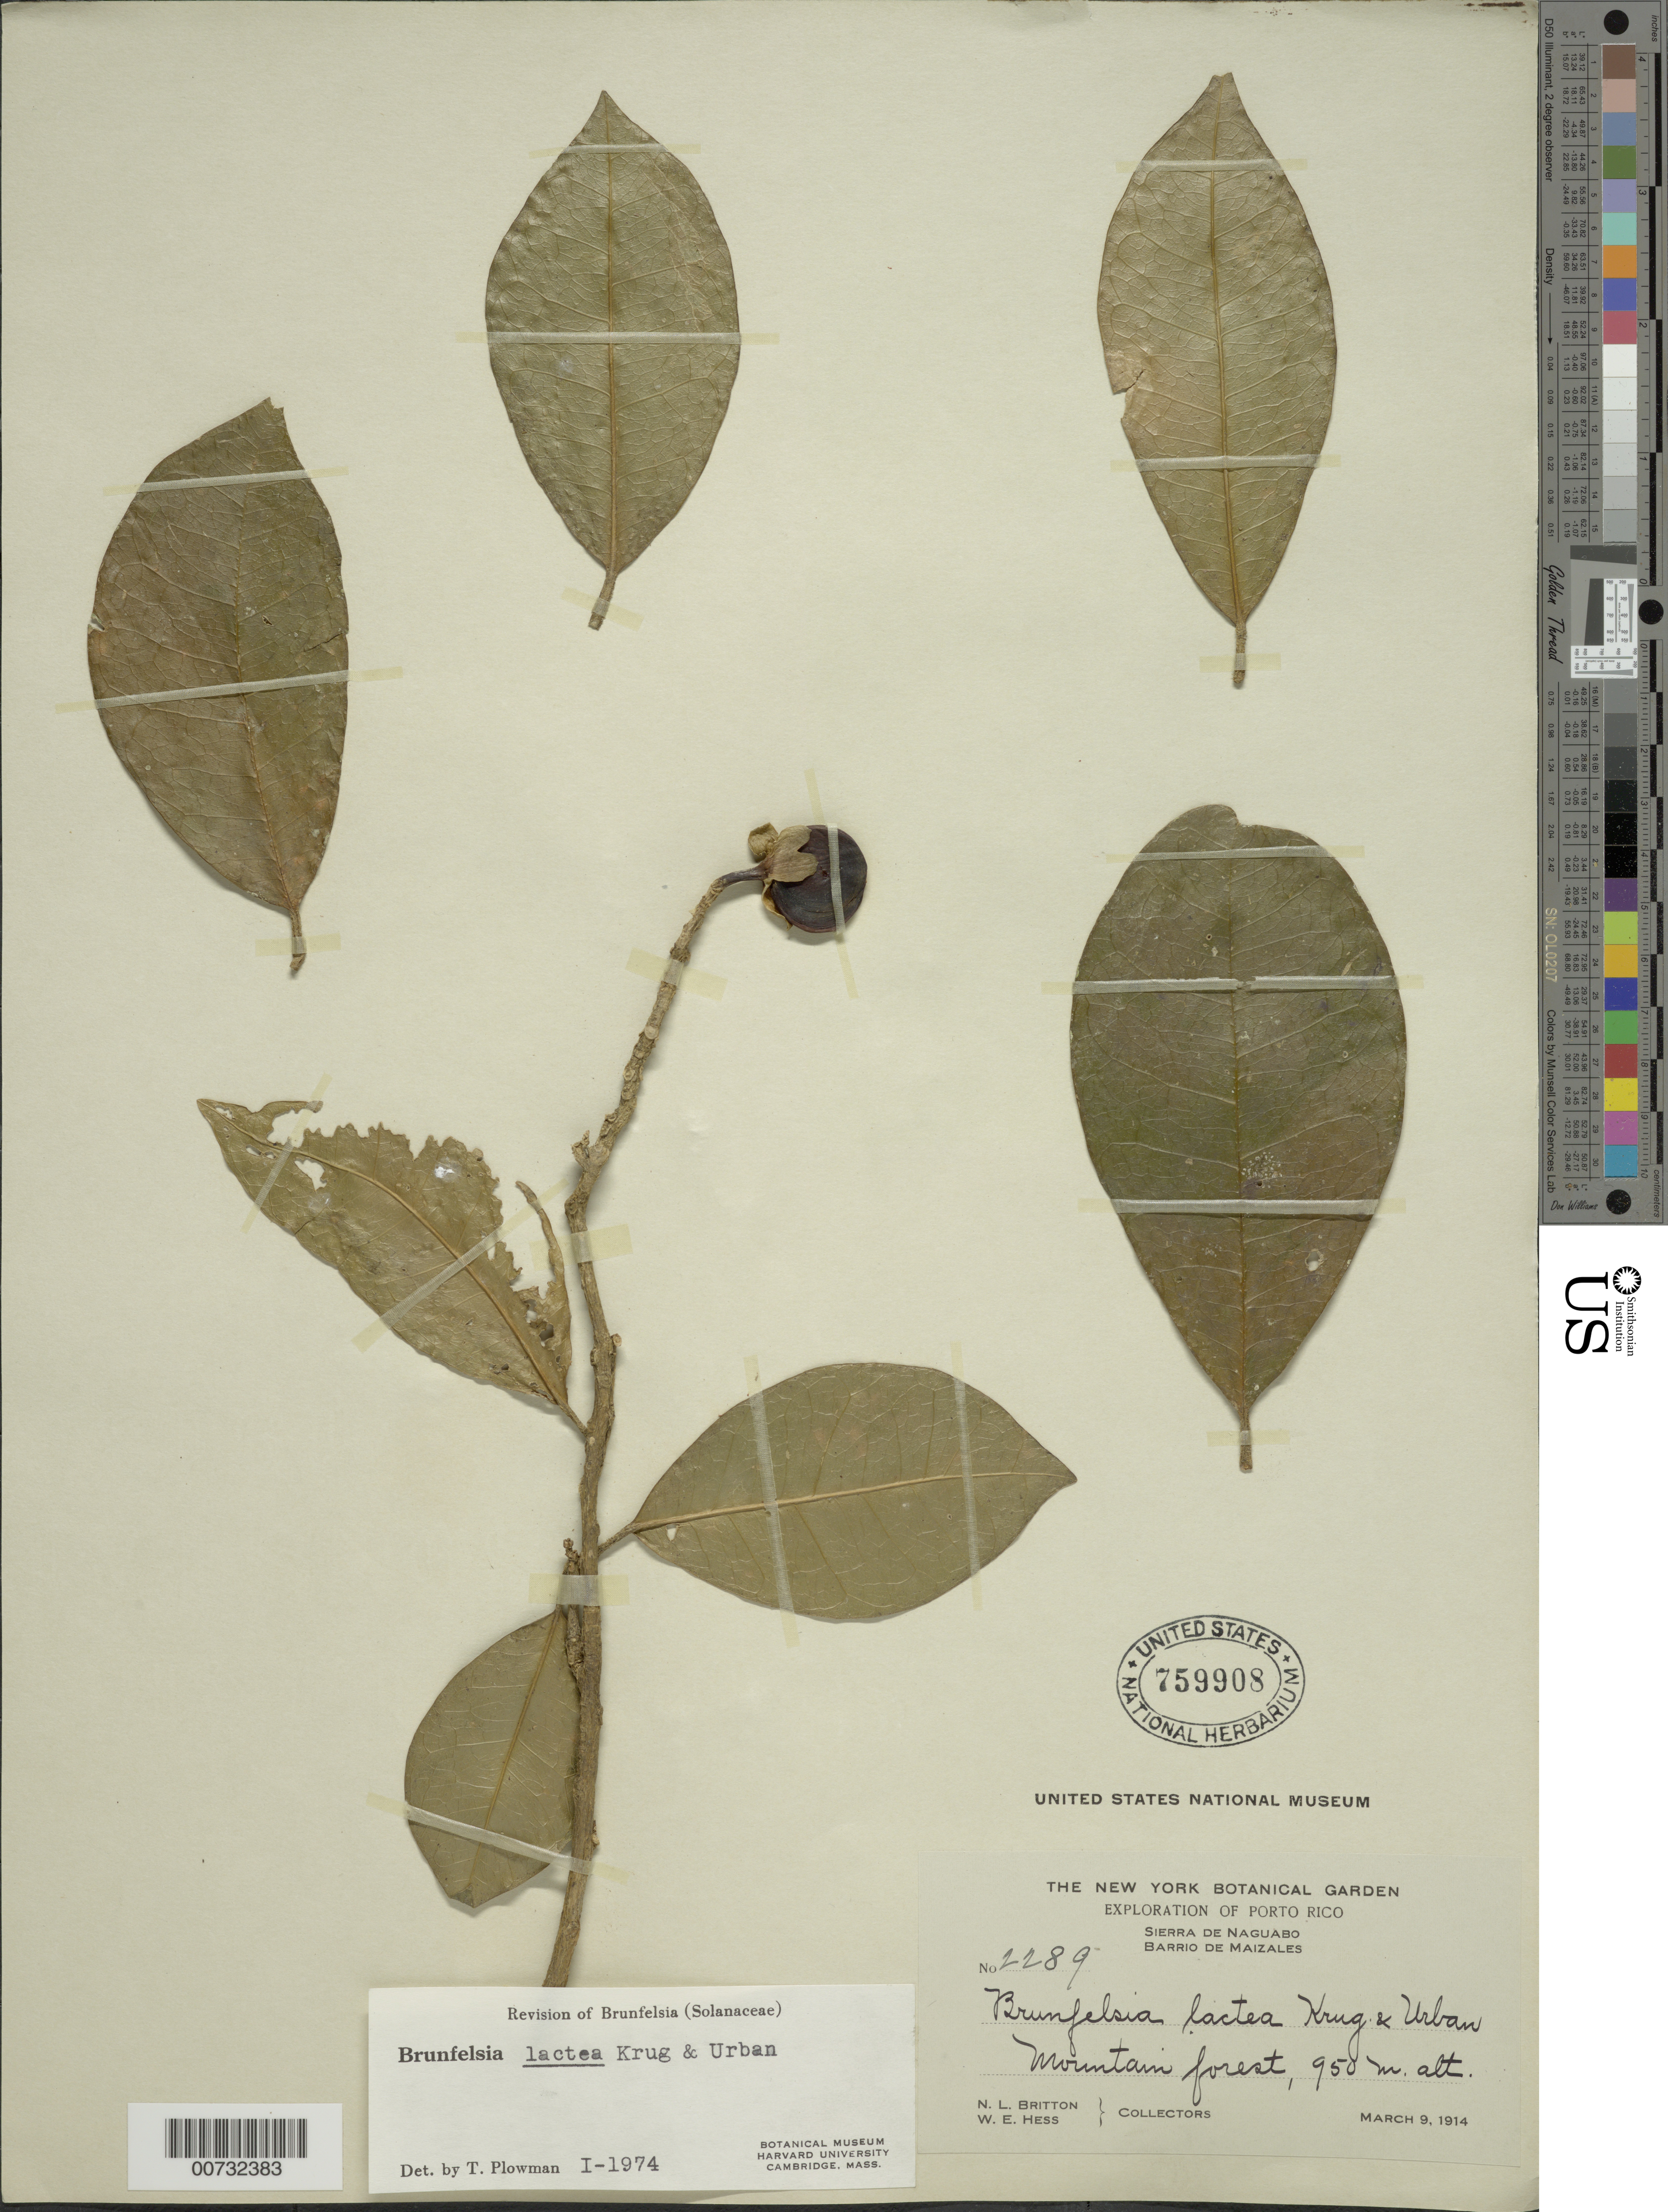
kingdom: Plantae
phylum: Tracheophyta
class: Magnoliopsida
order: Solanales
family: Solanaceae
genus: Brunfelsia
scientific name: Brunfelsia lactea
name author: Krug & Urb.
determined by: Plowman, Timothy C.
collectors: N. Britton & W. Hess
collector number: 2289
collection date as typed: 09 Mar 1914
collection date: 1914-03-09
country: Puerto Rico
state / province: Naguabo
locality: Sierra de Naguabo, Barrio de Maizales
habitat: Mountain forest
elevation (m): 950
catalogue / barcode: US 759908